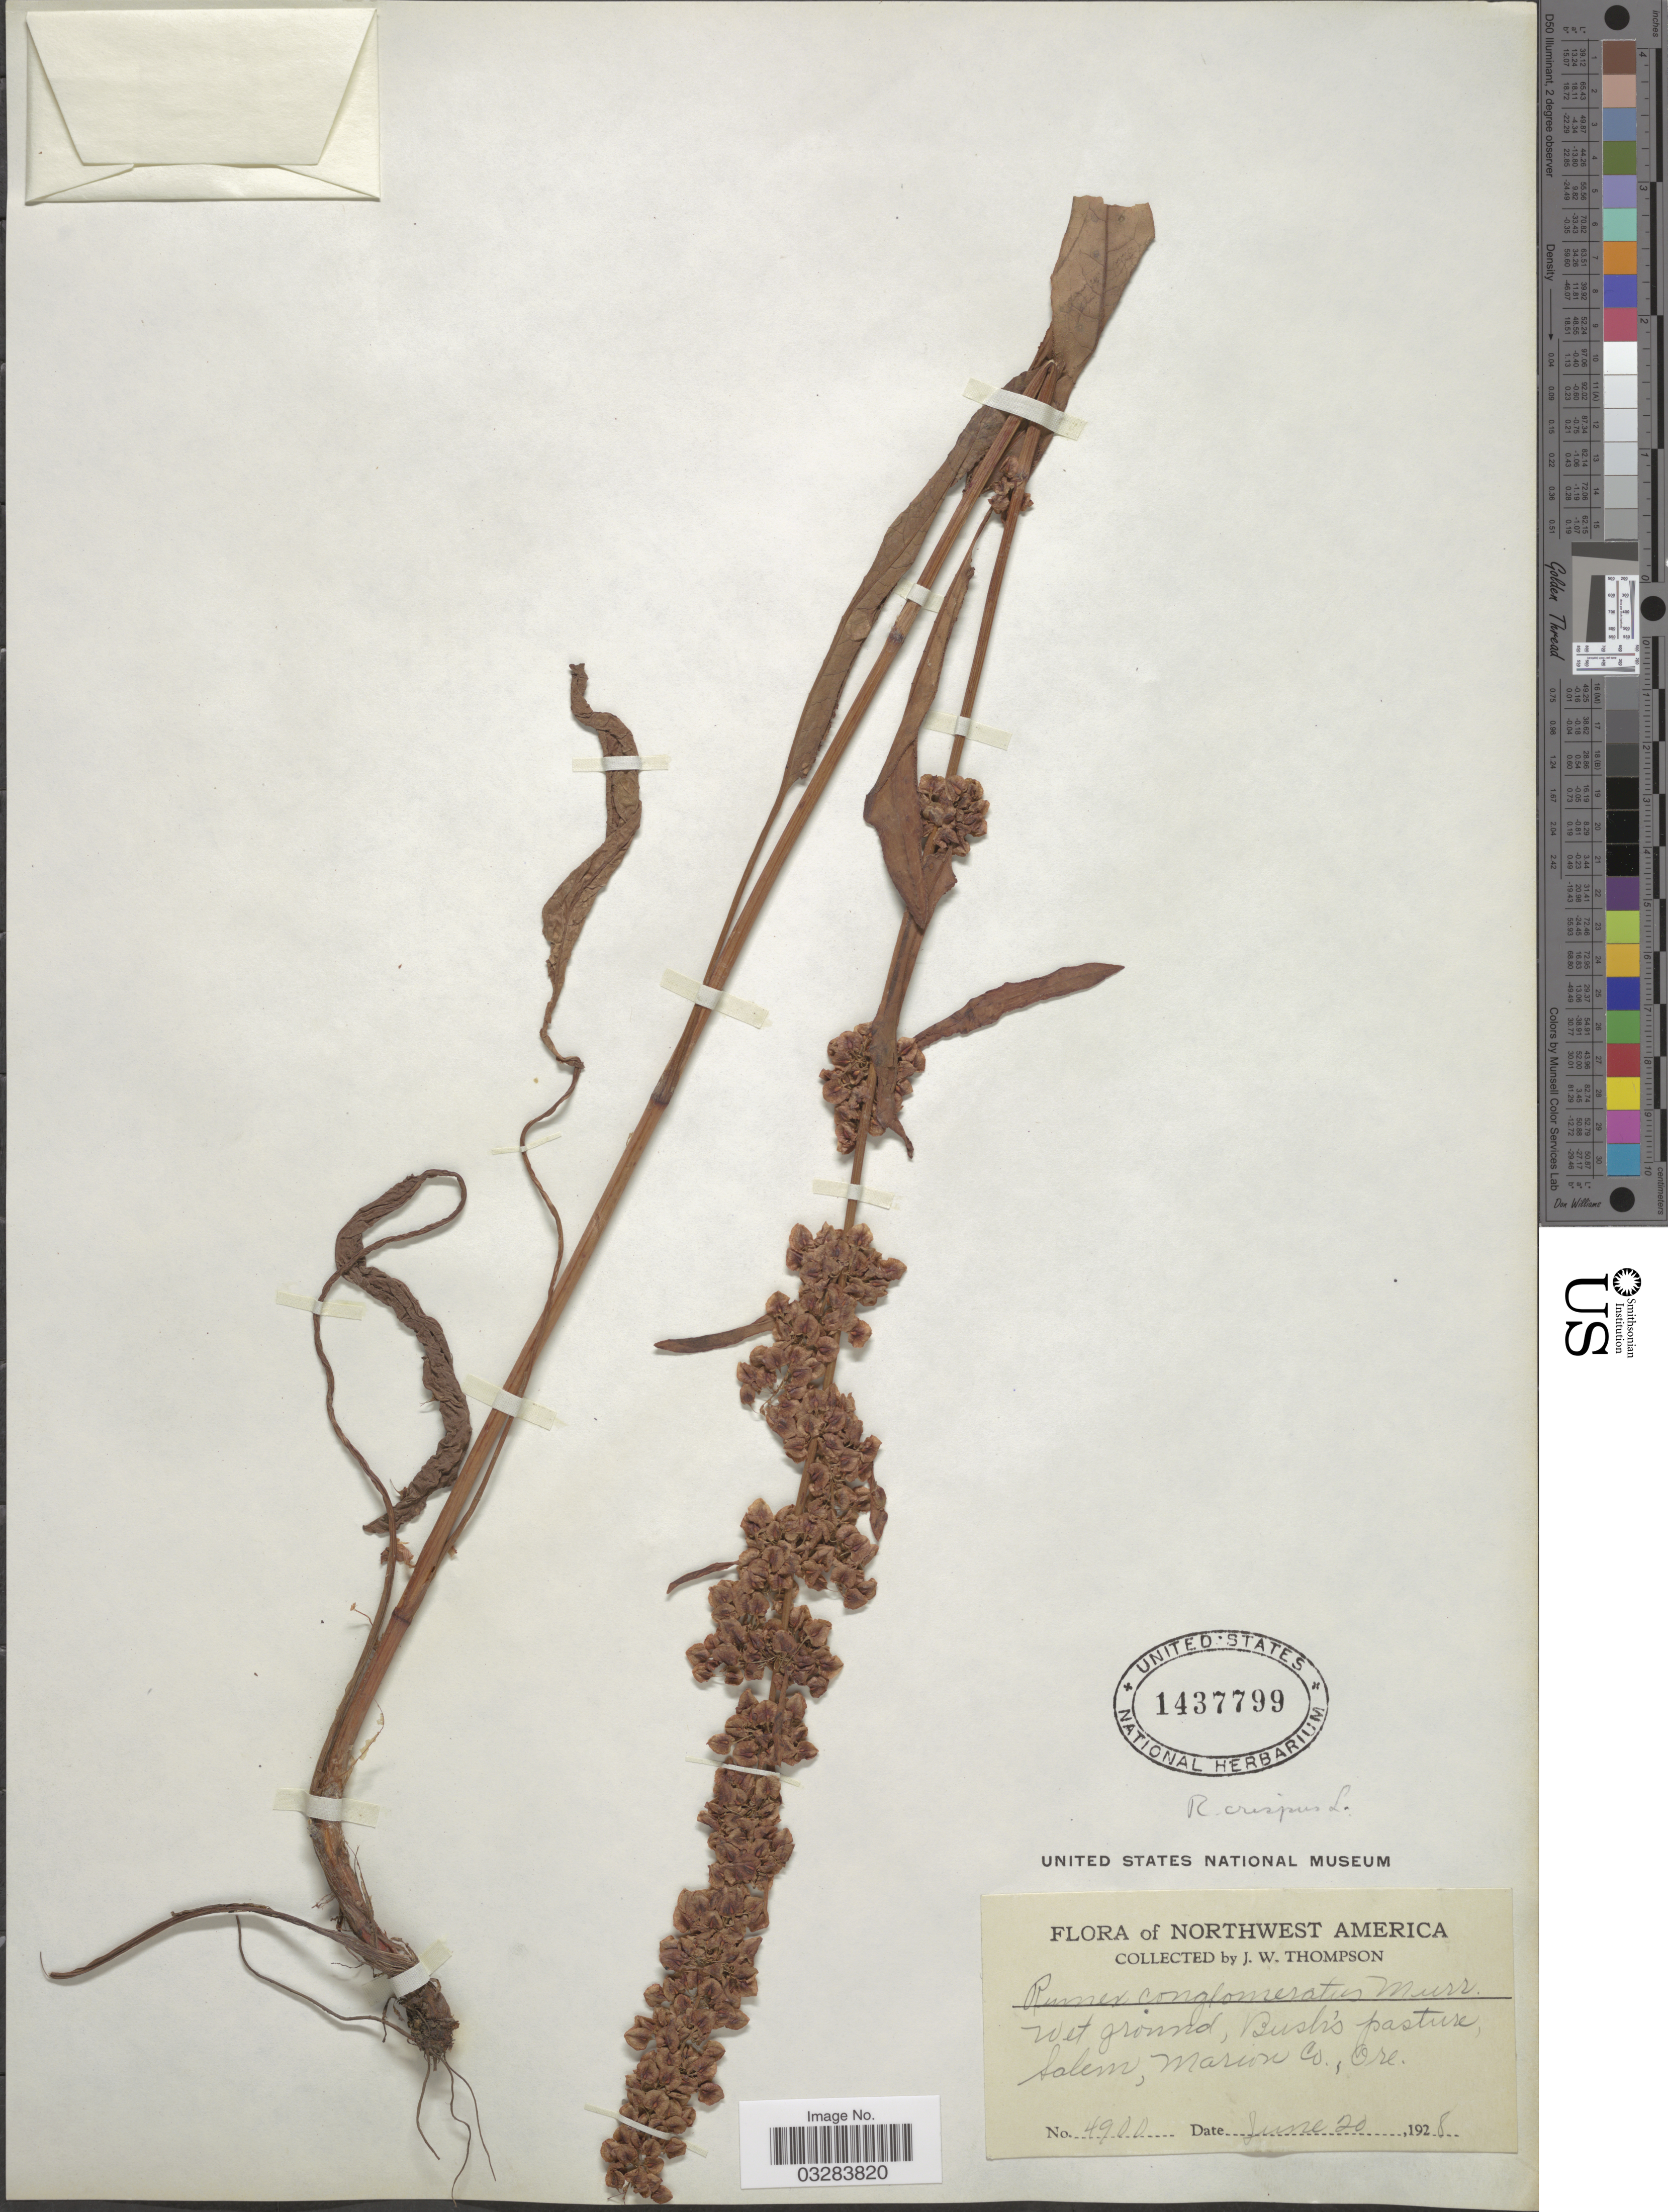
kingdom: Plantae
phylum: Tracheophyta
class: Magnoliopsida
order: Caryophyllales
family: Polygonaceae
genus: Rumex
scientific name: Rumex crispus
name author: L.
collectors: J. Thompson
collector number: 4900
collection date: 1928-06-20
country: United States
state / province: Oregon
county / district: Marion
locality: Northwest America, Salem, Marion Co.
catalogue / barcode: US 1437799